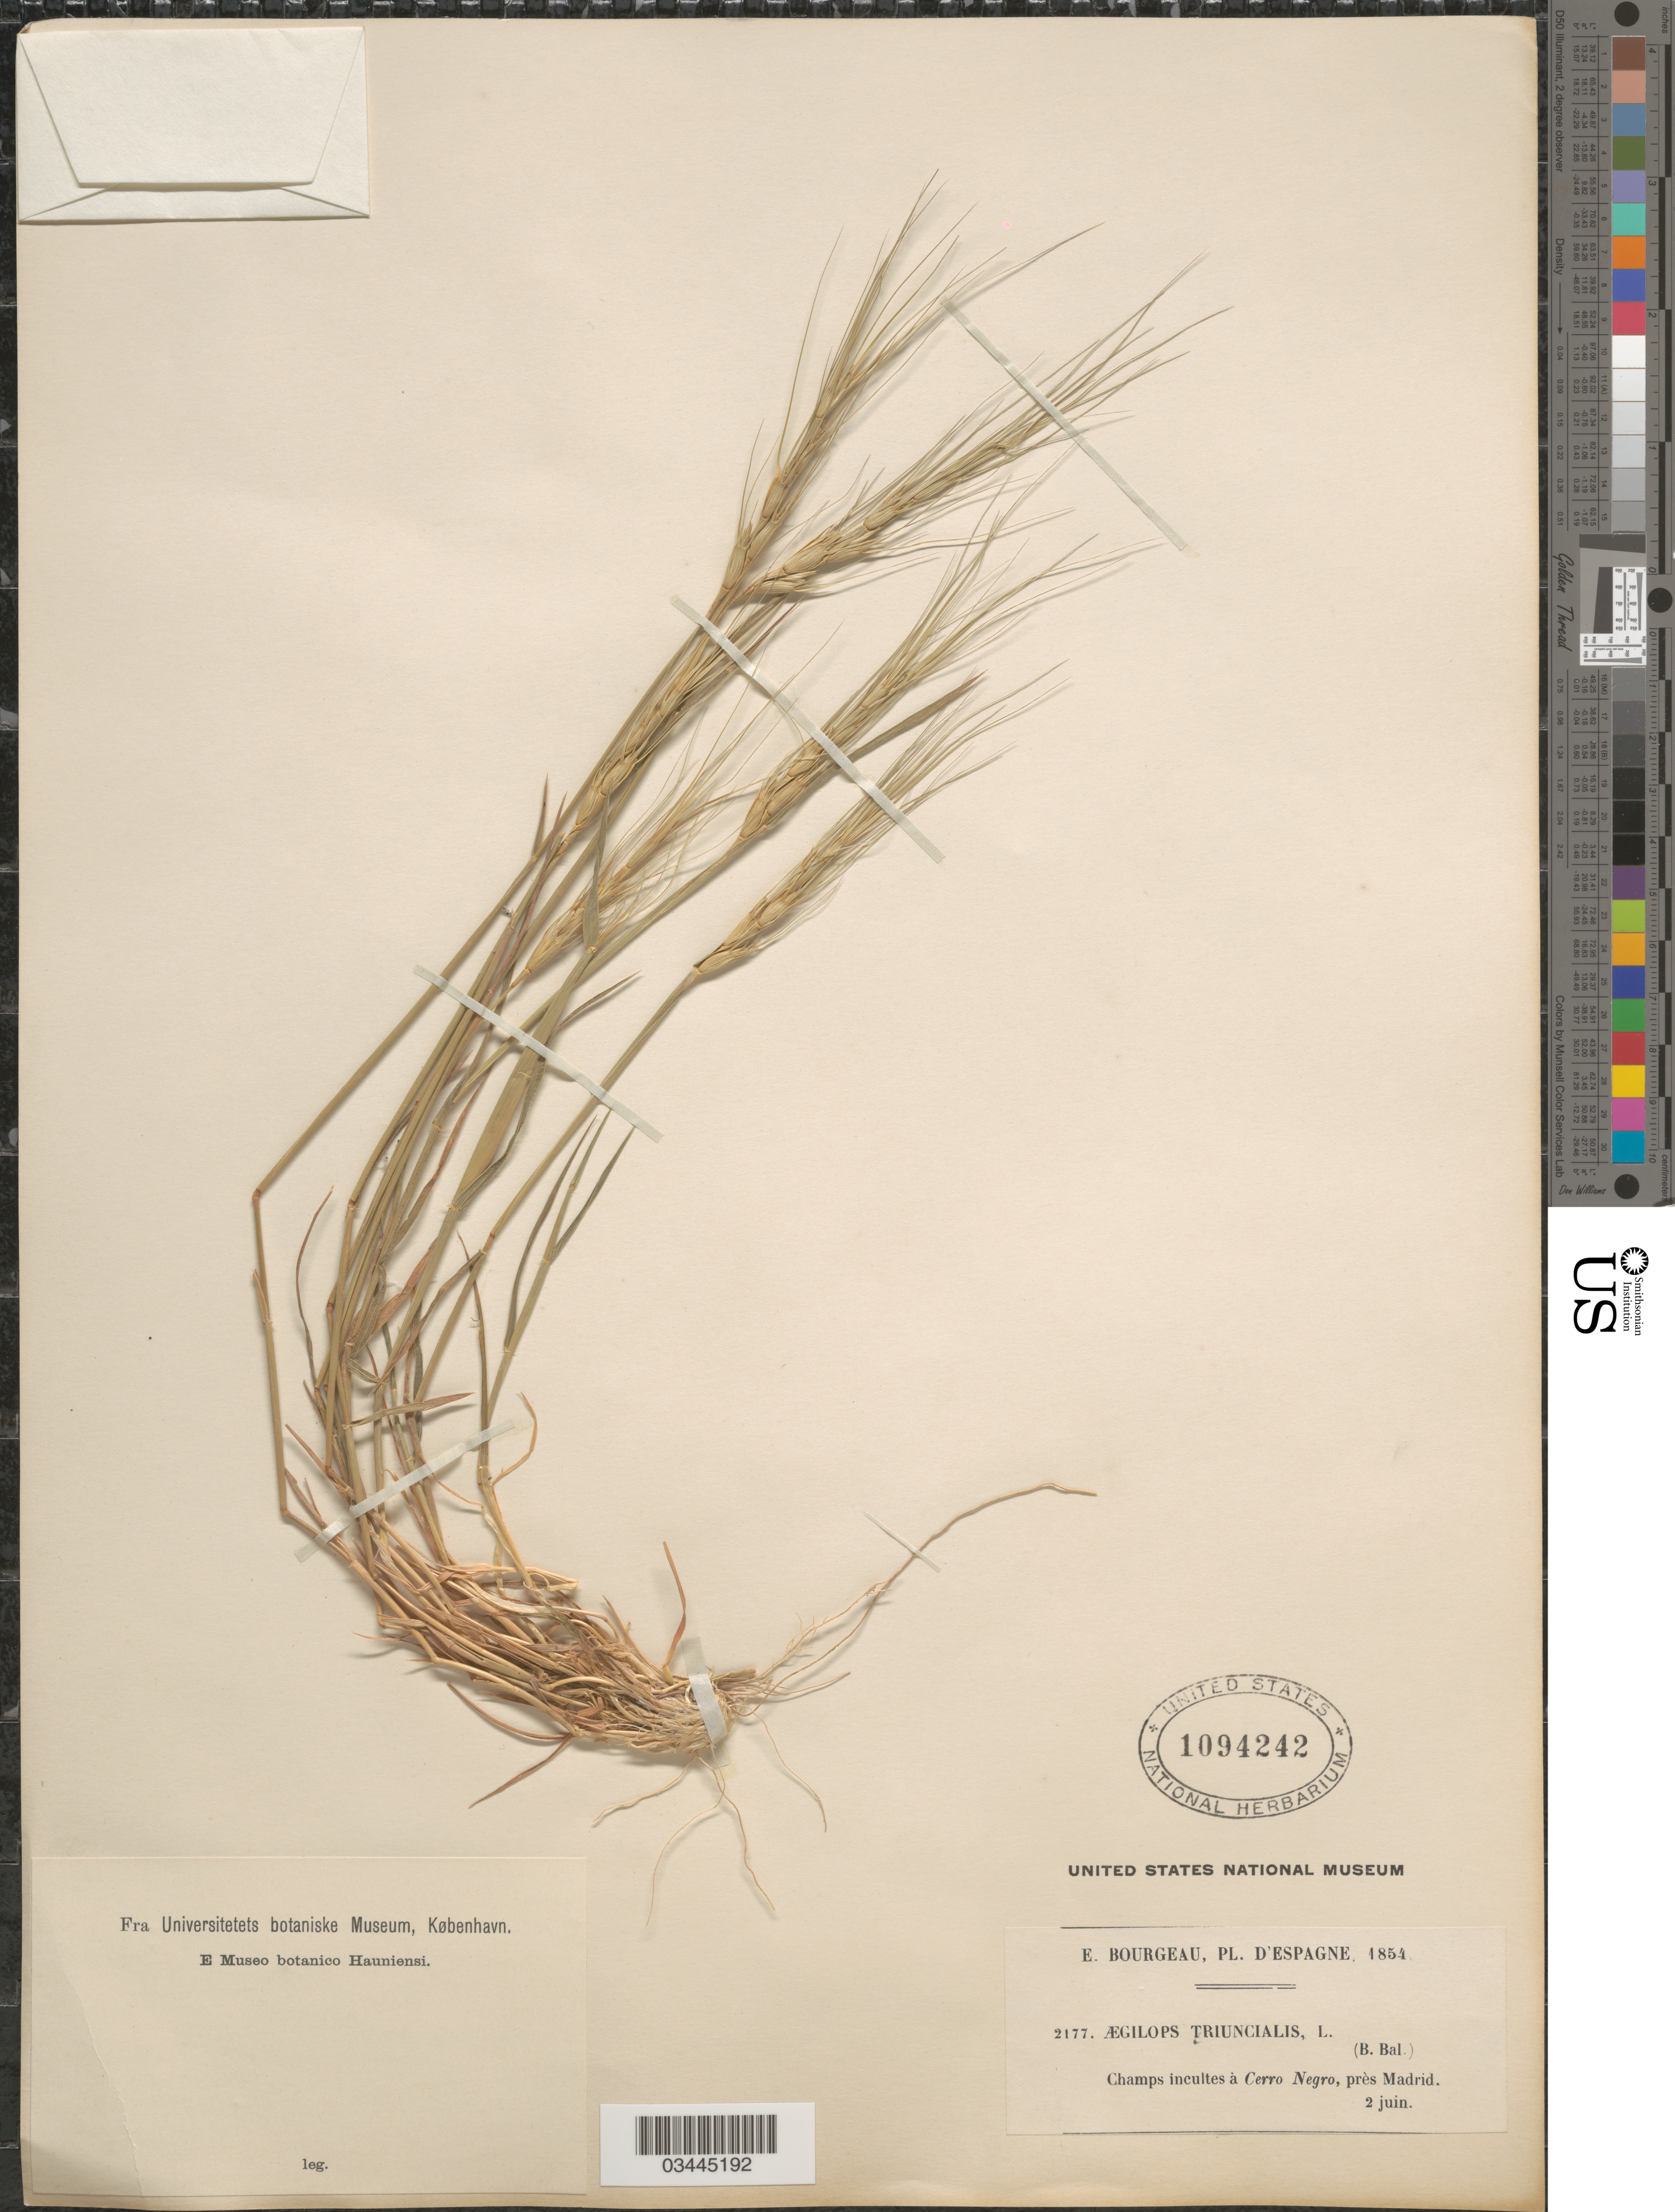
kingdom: Plantae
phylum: Tracheophyta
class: Liliopsida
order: Poales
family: Poaceae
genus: Aegilops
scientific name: Aegilops triuncialis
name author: L.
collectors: E. Bourgeau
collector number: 2177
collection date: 1854-06-02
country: Spain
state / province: Madrid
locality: Champs incultes à Cerro Negro, près Madrid.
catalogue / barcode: US 1094242